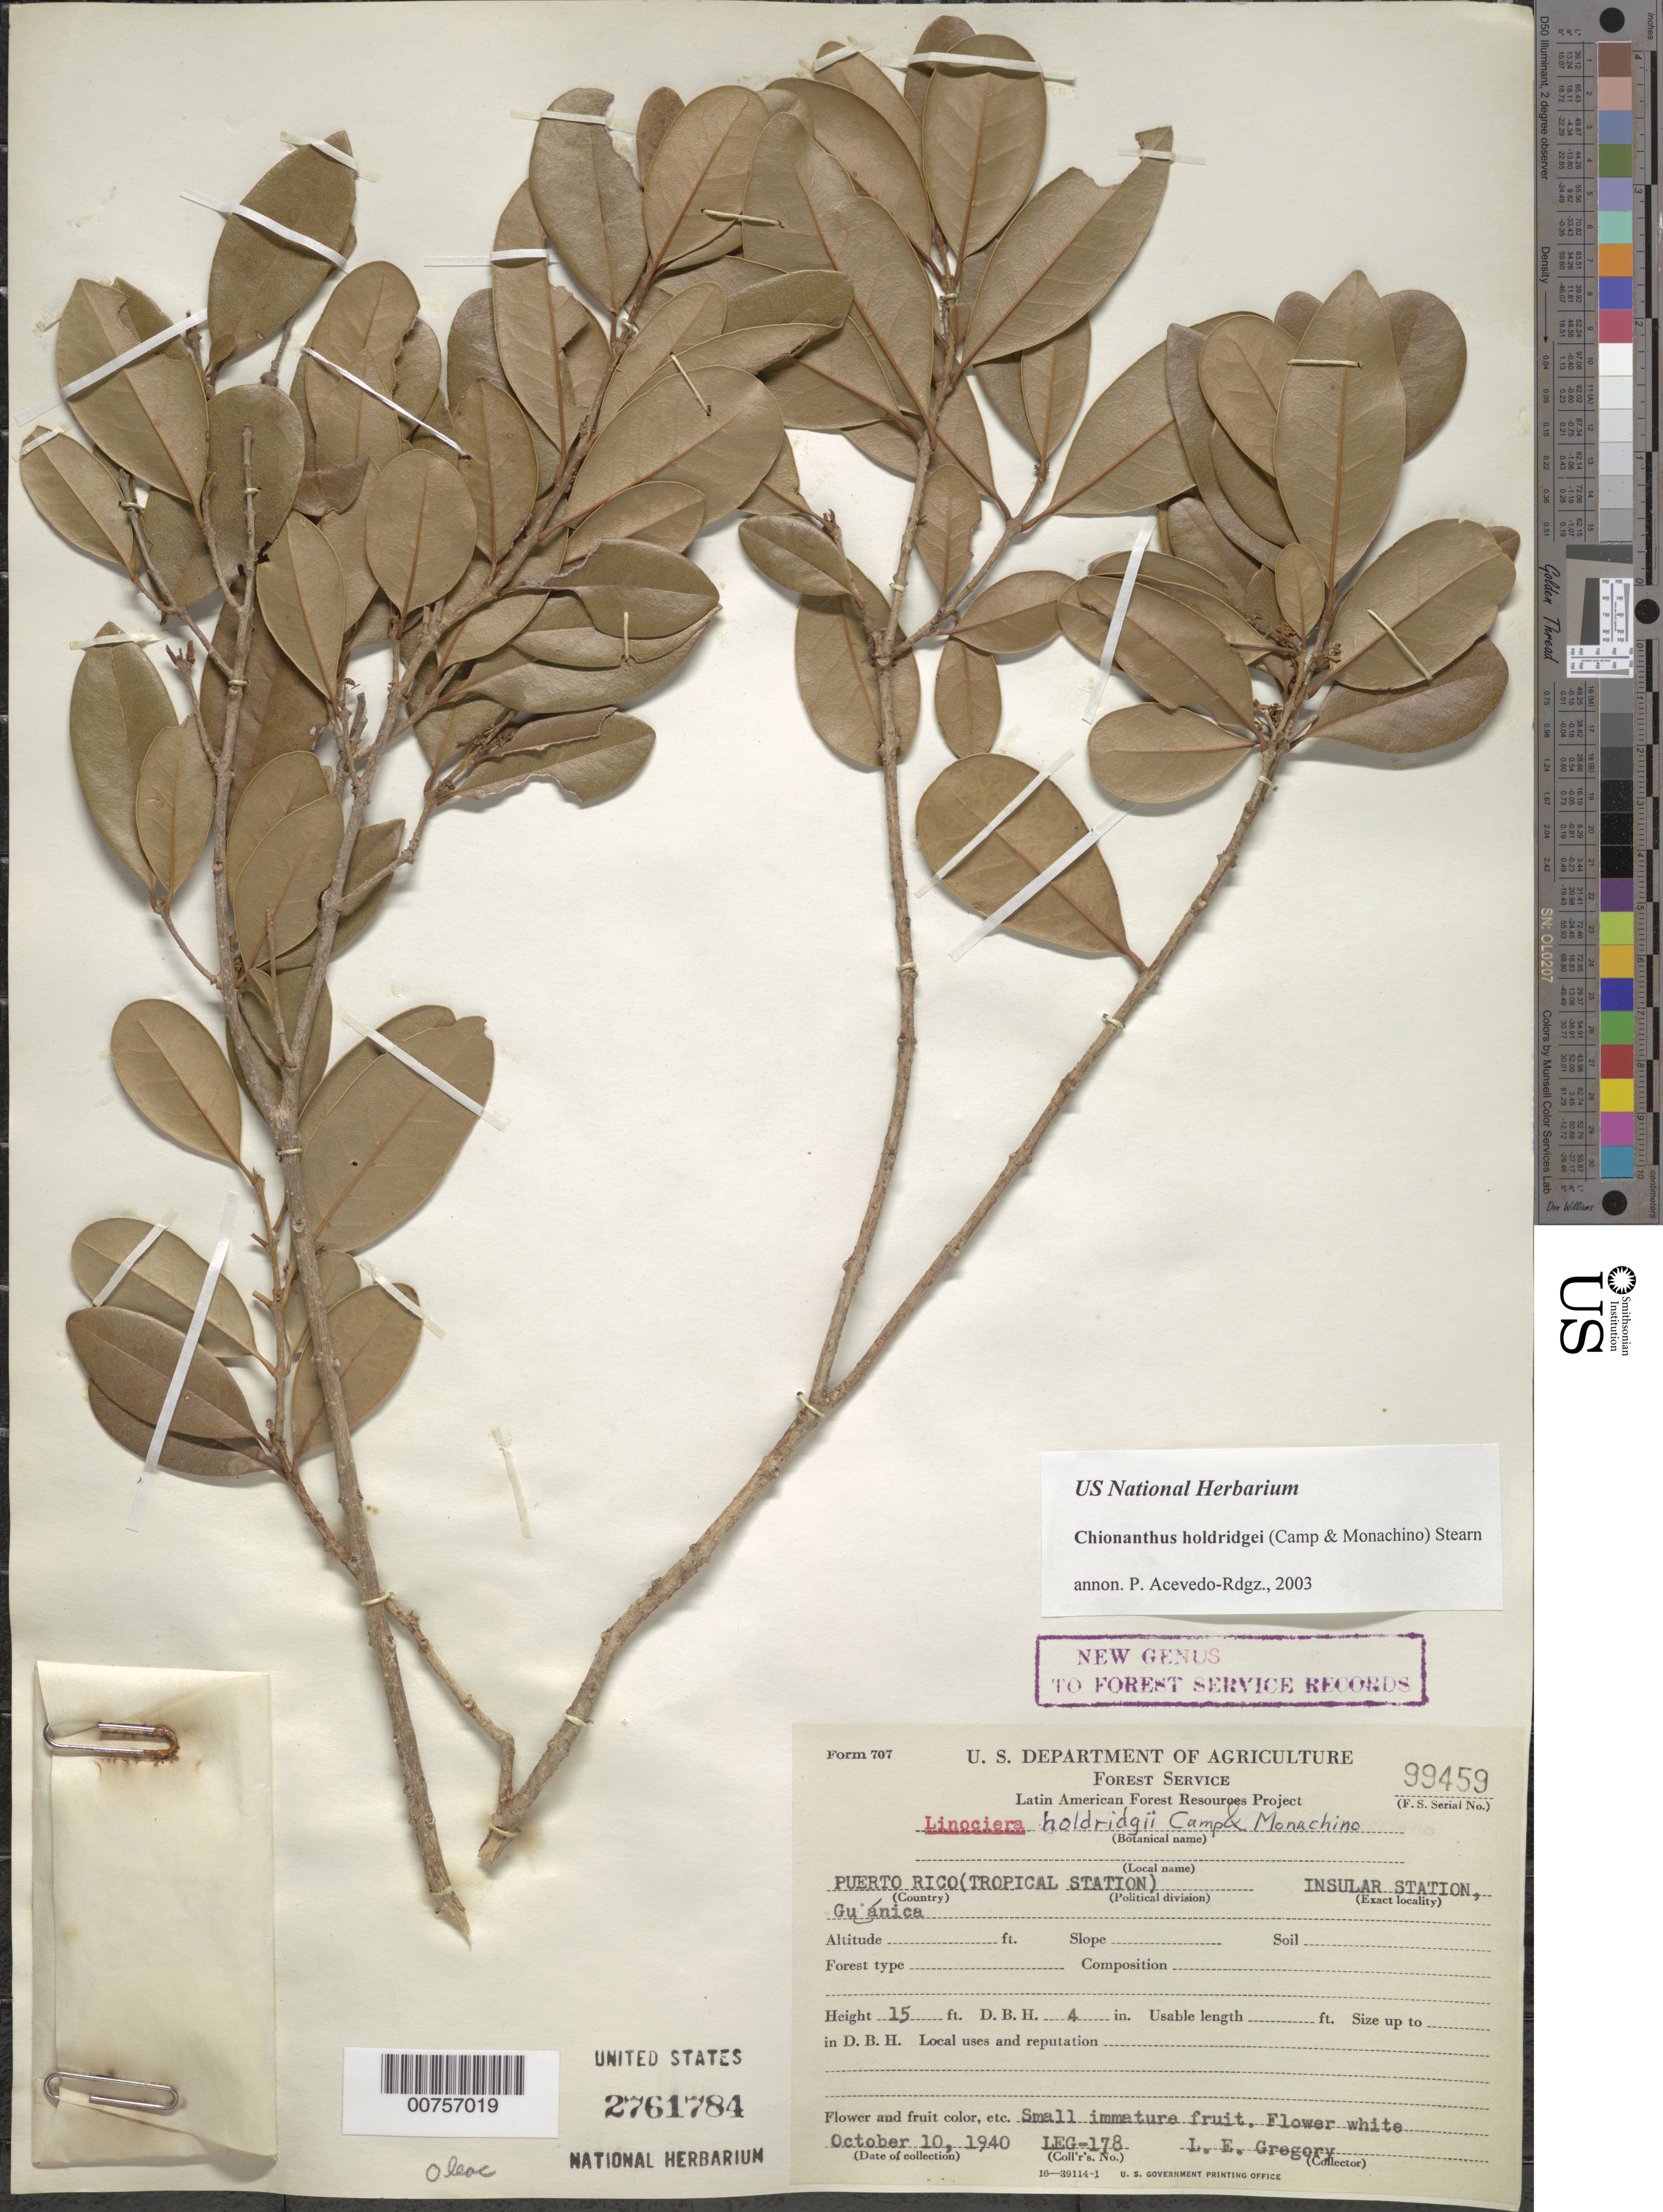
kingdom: Plantae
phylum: Tracheophyta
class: Magnoliopsida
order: Lamiales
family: Oleaceae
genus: Chionanthus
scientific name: Chionanthus holdridgii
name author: (Camp & Monach.) Stearn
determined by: Acevedo-Rodríguez, P., (BOT), Smithsonian Institution - National Museum of Natural History (UNITED STATES)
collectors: L. E. Gregory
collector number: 178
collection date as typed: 10 Oct 1940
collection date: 1940-10-10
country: Puerto Rico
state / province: Guánica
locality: Insular Station, Guánica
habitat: Tropical insular forests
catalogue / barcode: US 2761784